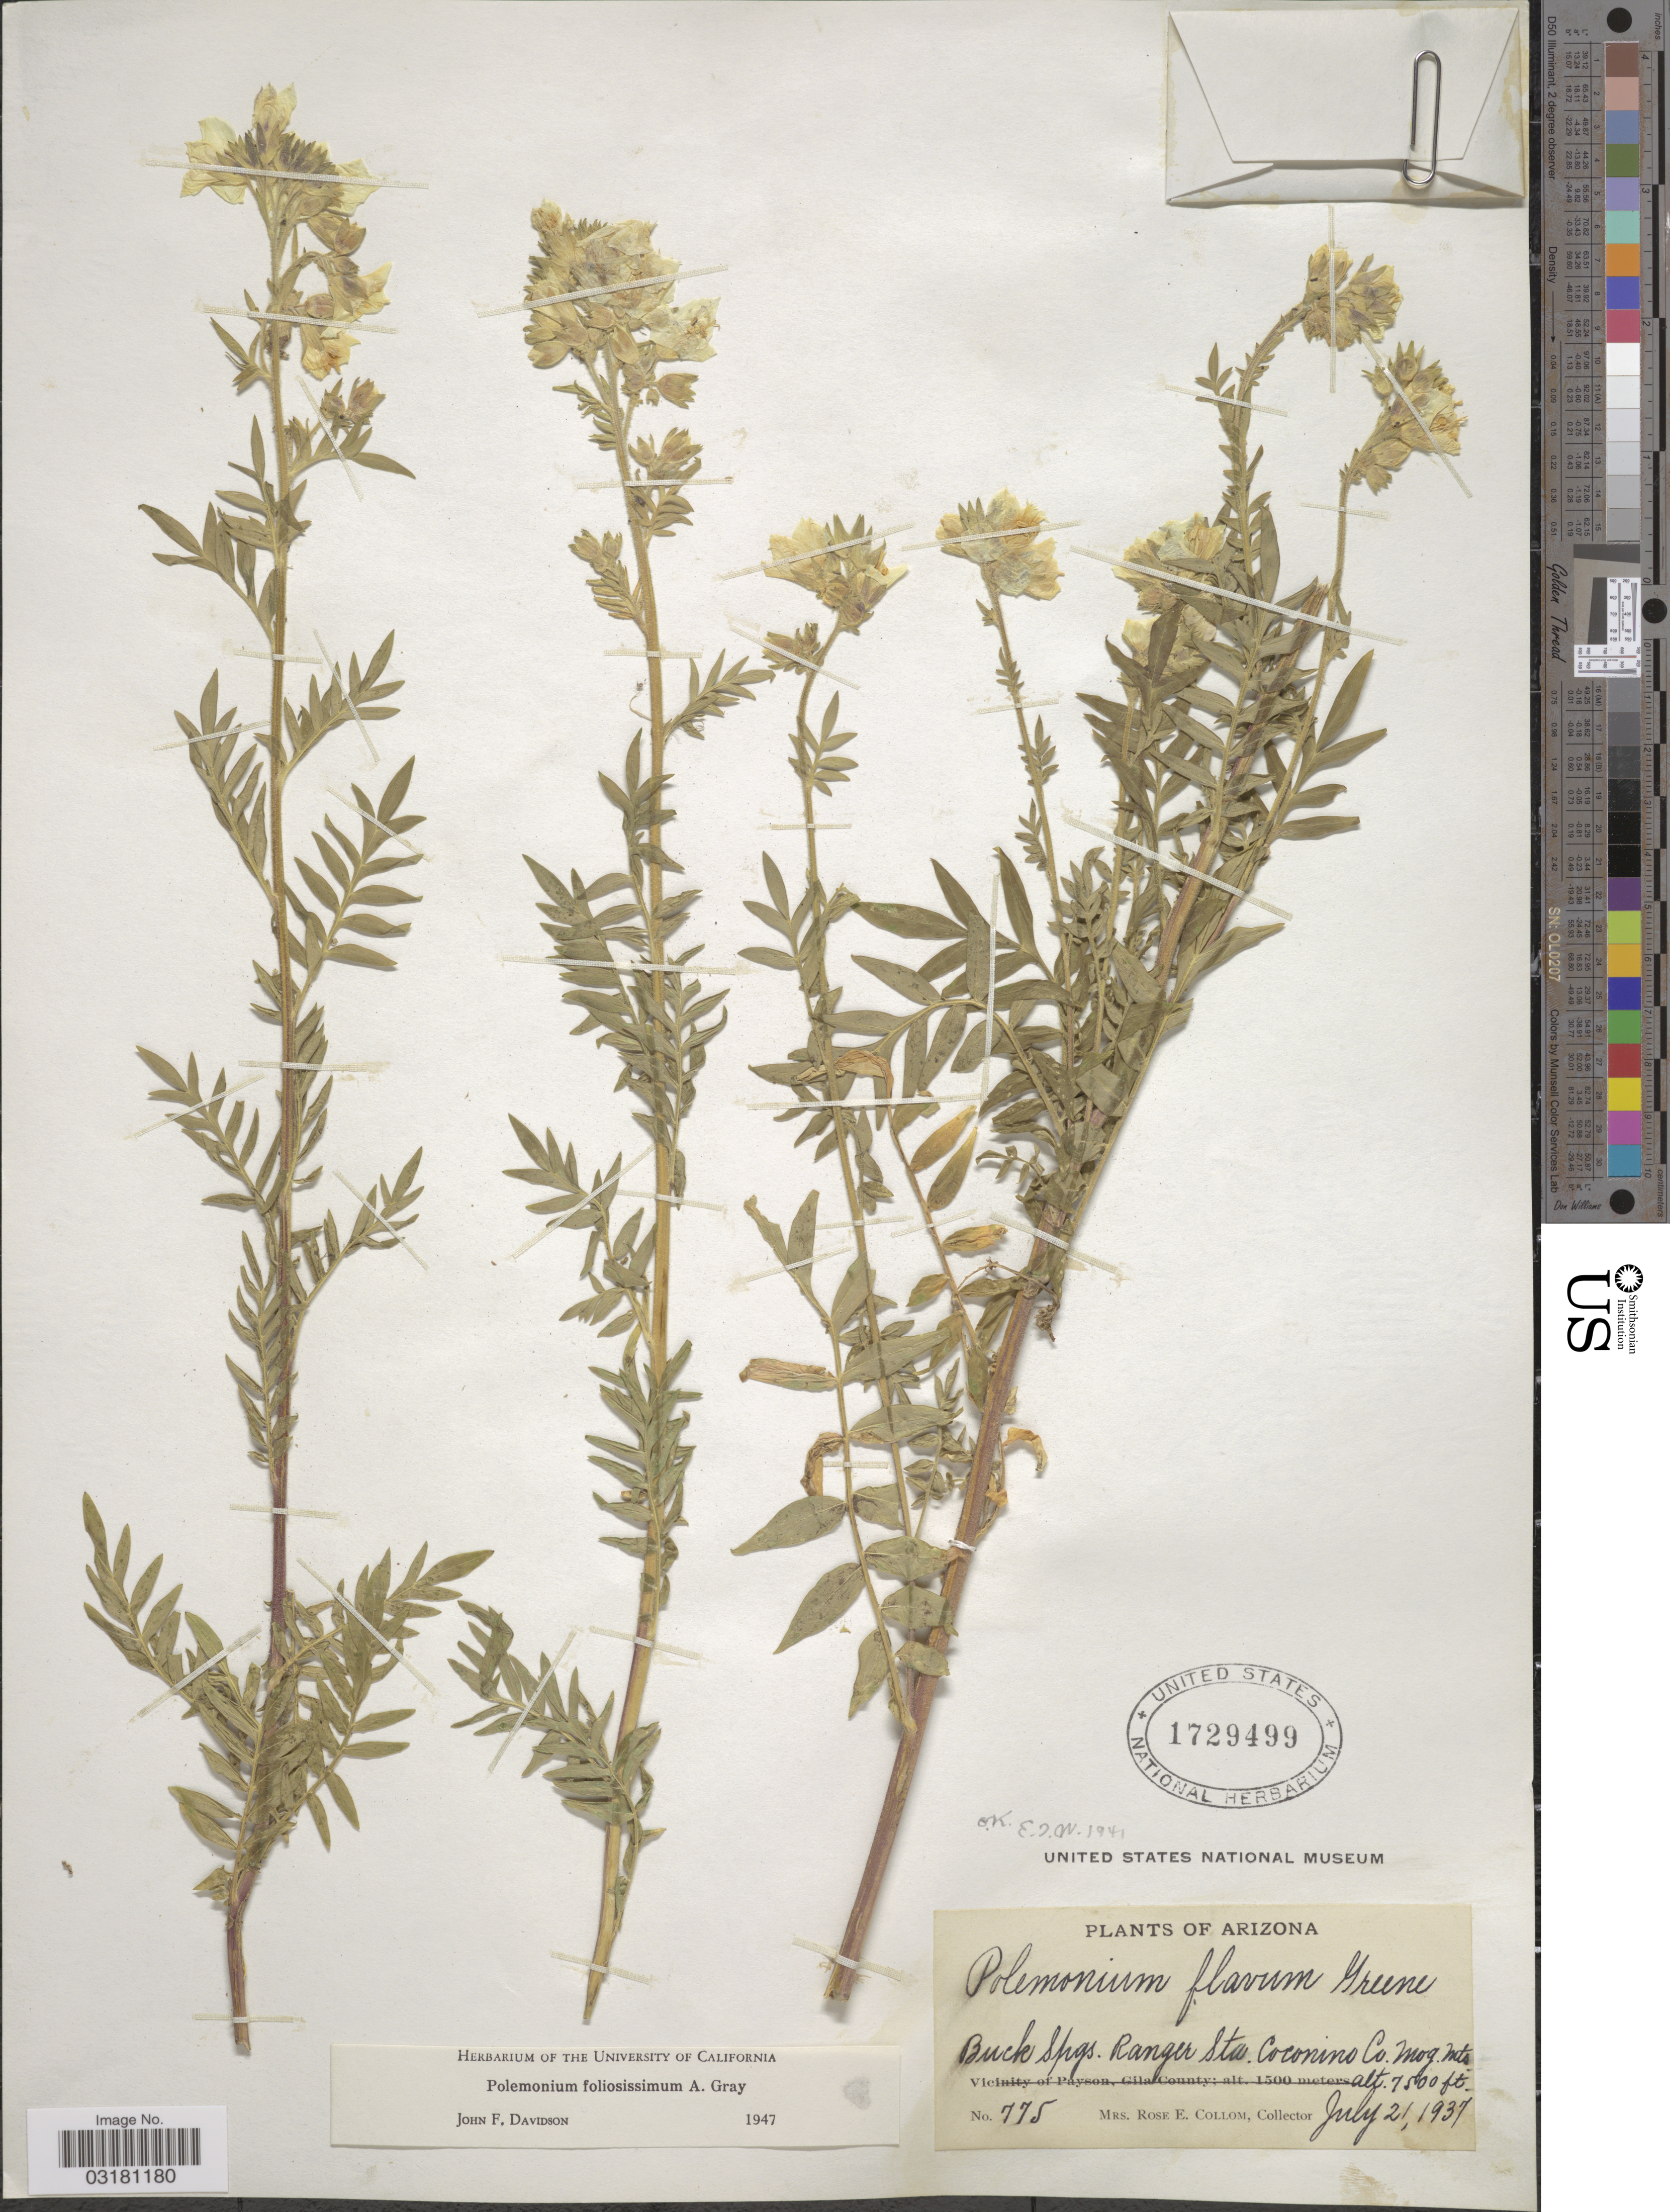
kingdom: Plantae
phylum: Tracheophyta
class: Magnoliopsida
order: Ericales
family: Polemoniaceae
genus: Polemonium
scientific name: Polemonium foliosissimum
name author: A. Gray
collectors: R. E. Collom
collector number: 775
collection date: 1937-07-21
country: United States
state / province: Arizona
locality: Buck Spgs. Ranger Sta. Coconino Co. Mog. Mts.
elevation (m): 2286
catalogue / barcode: US 1729499